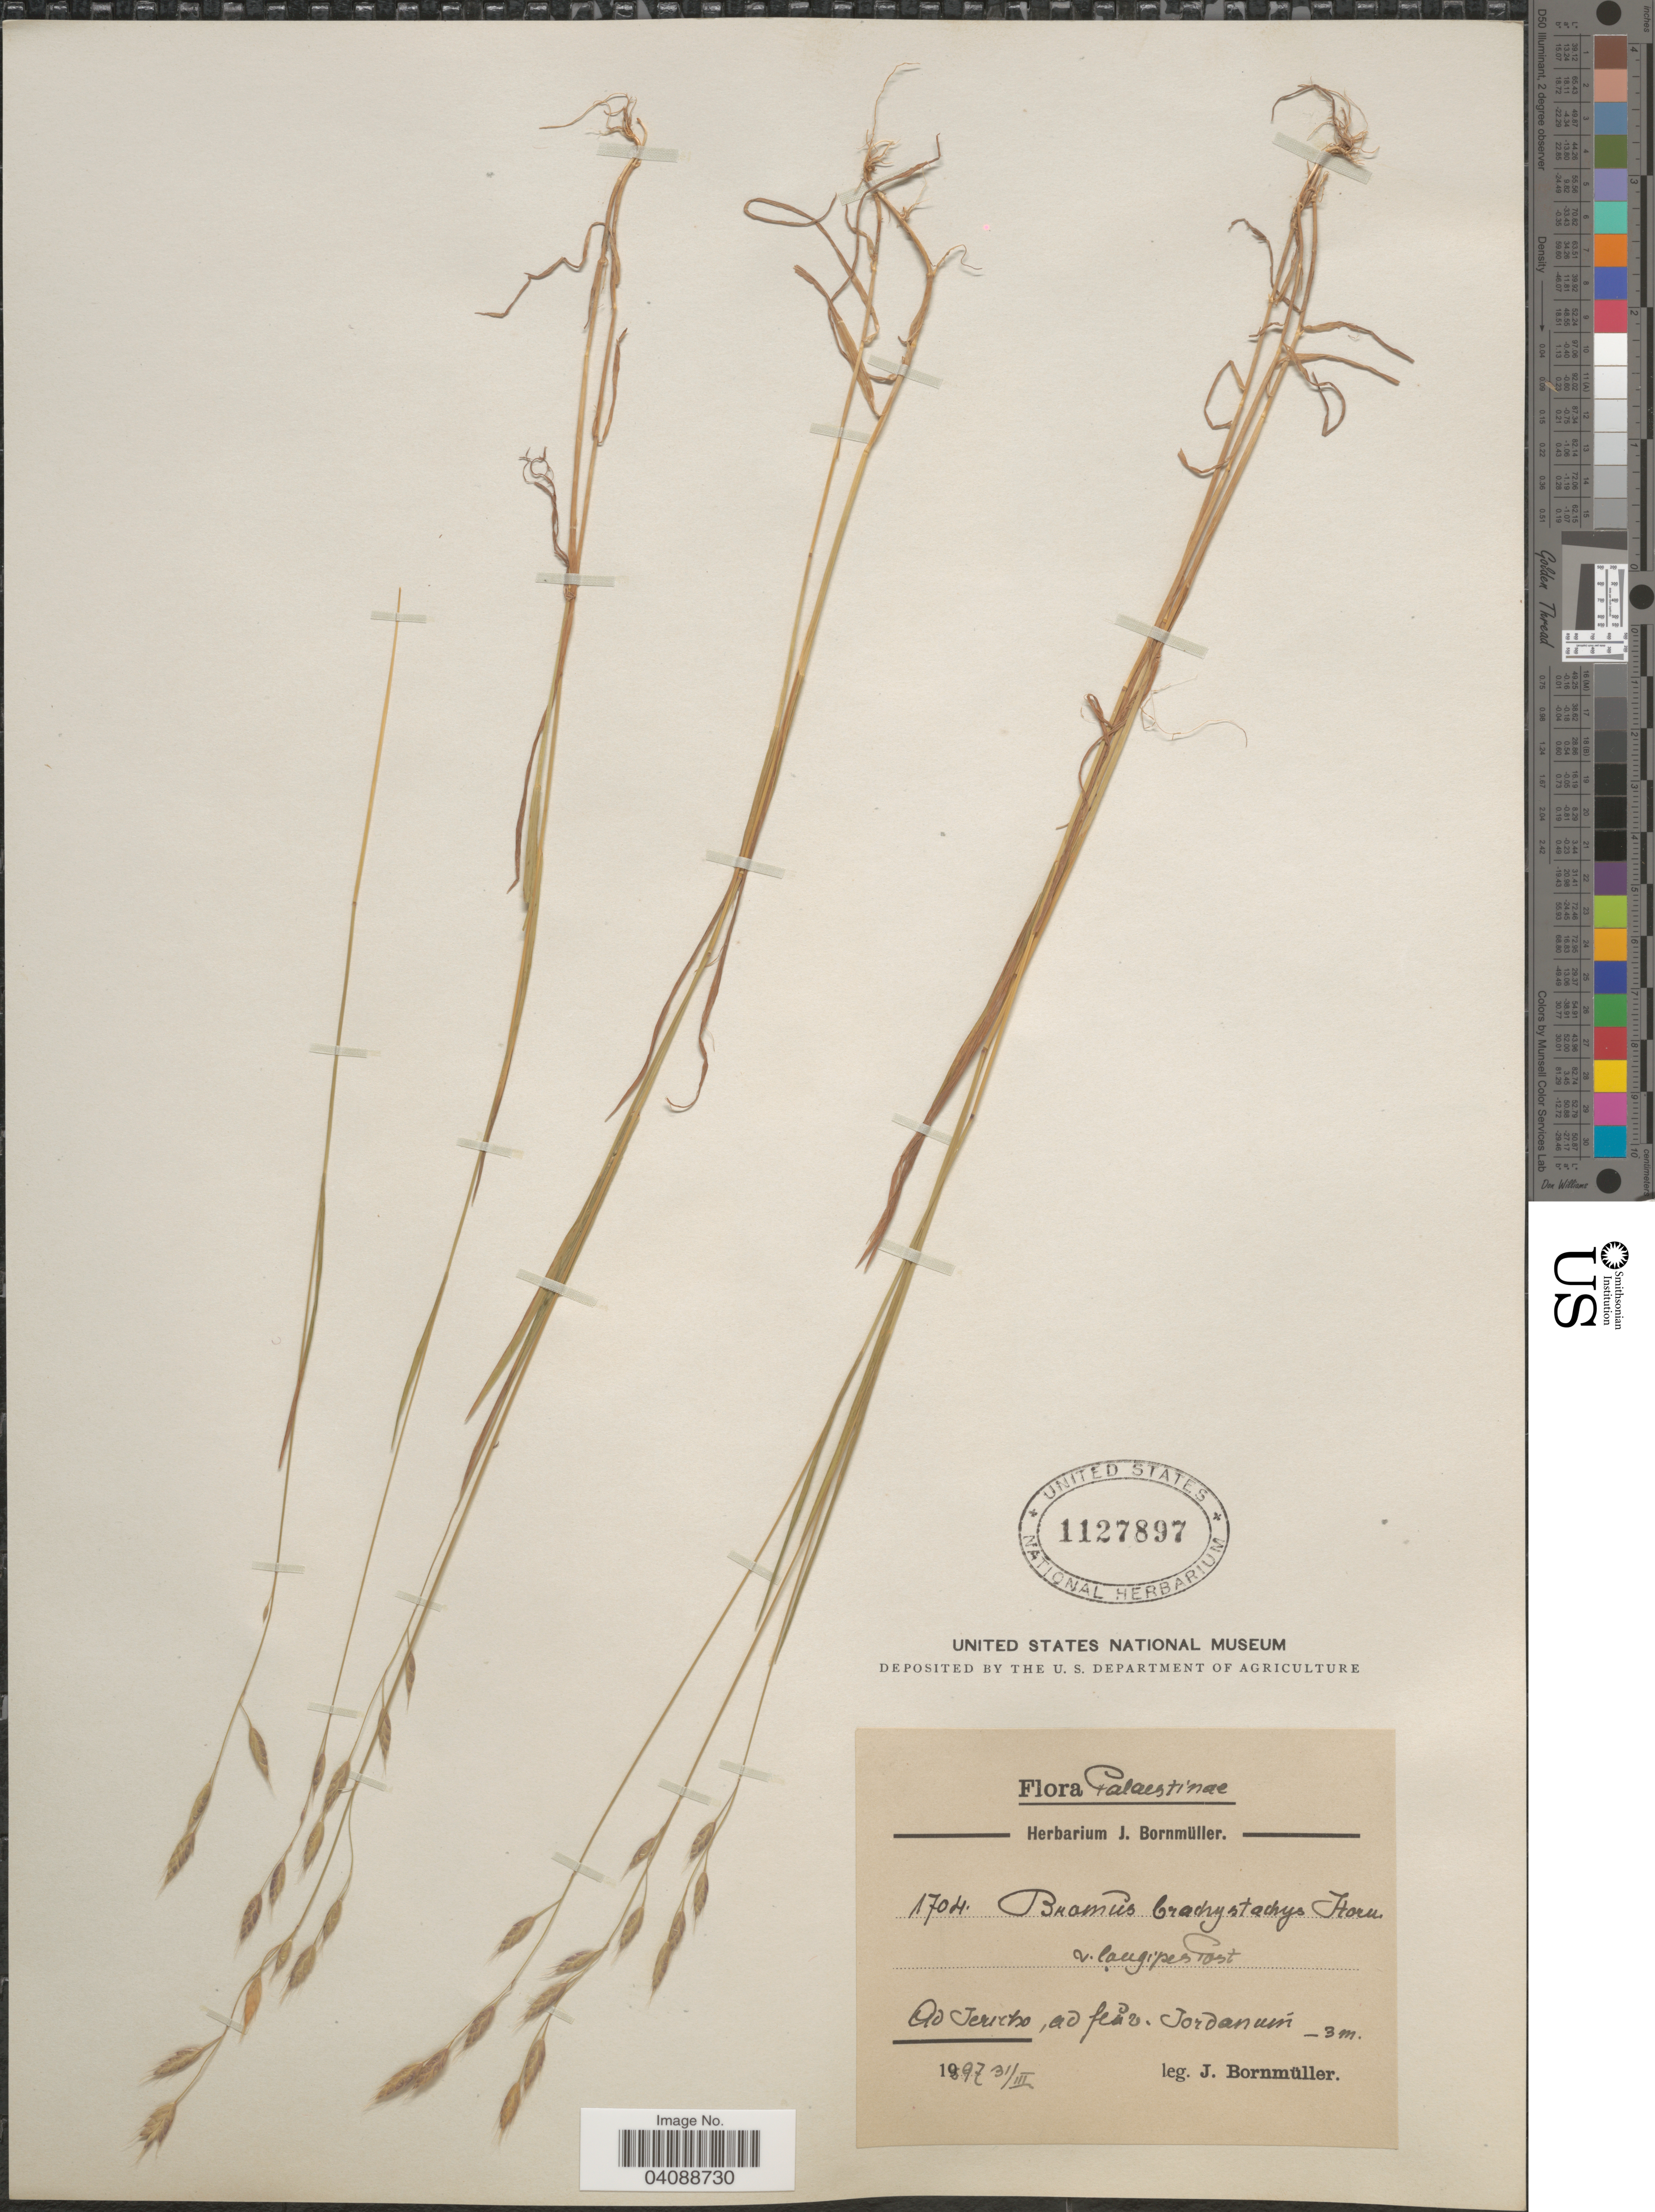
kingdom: Plantae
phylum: Tracheophyta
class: Liliopsida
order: Poales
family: Poaceae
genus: Bromus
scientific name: Bromus brachystachys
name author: Hornung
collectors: J. Bornmüller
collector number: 1704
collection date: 1997-03-31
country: Israel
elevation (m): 3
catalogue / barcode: US 1127897